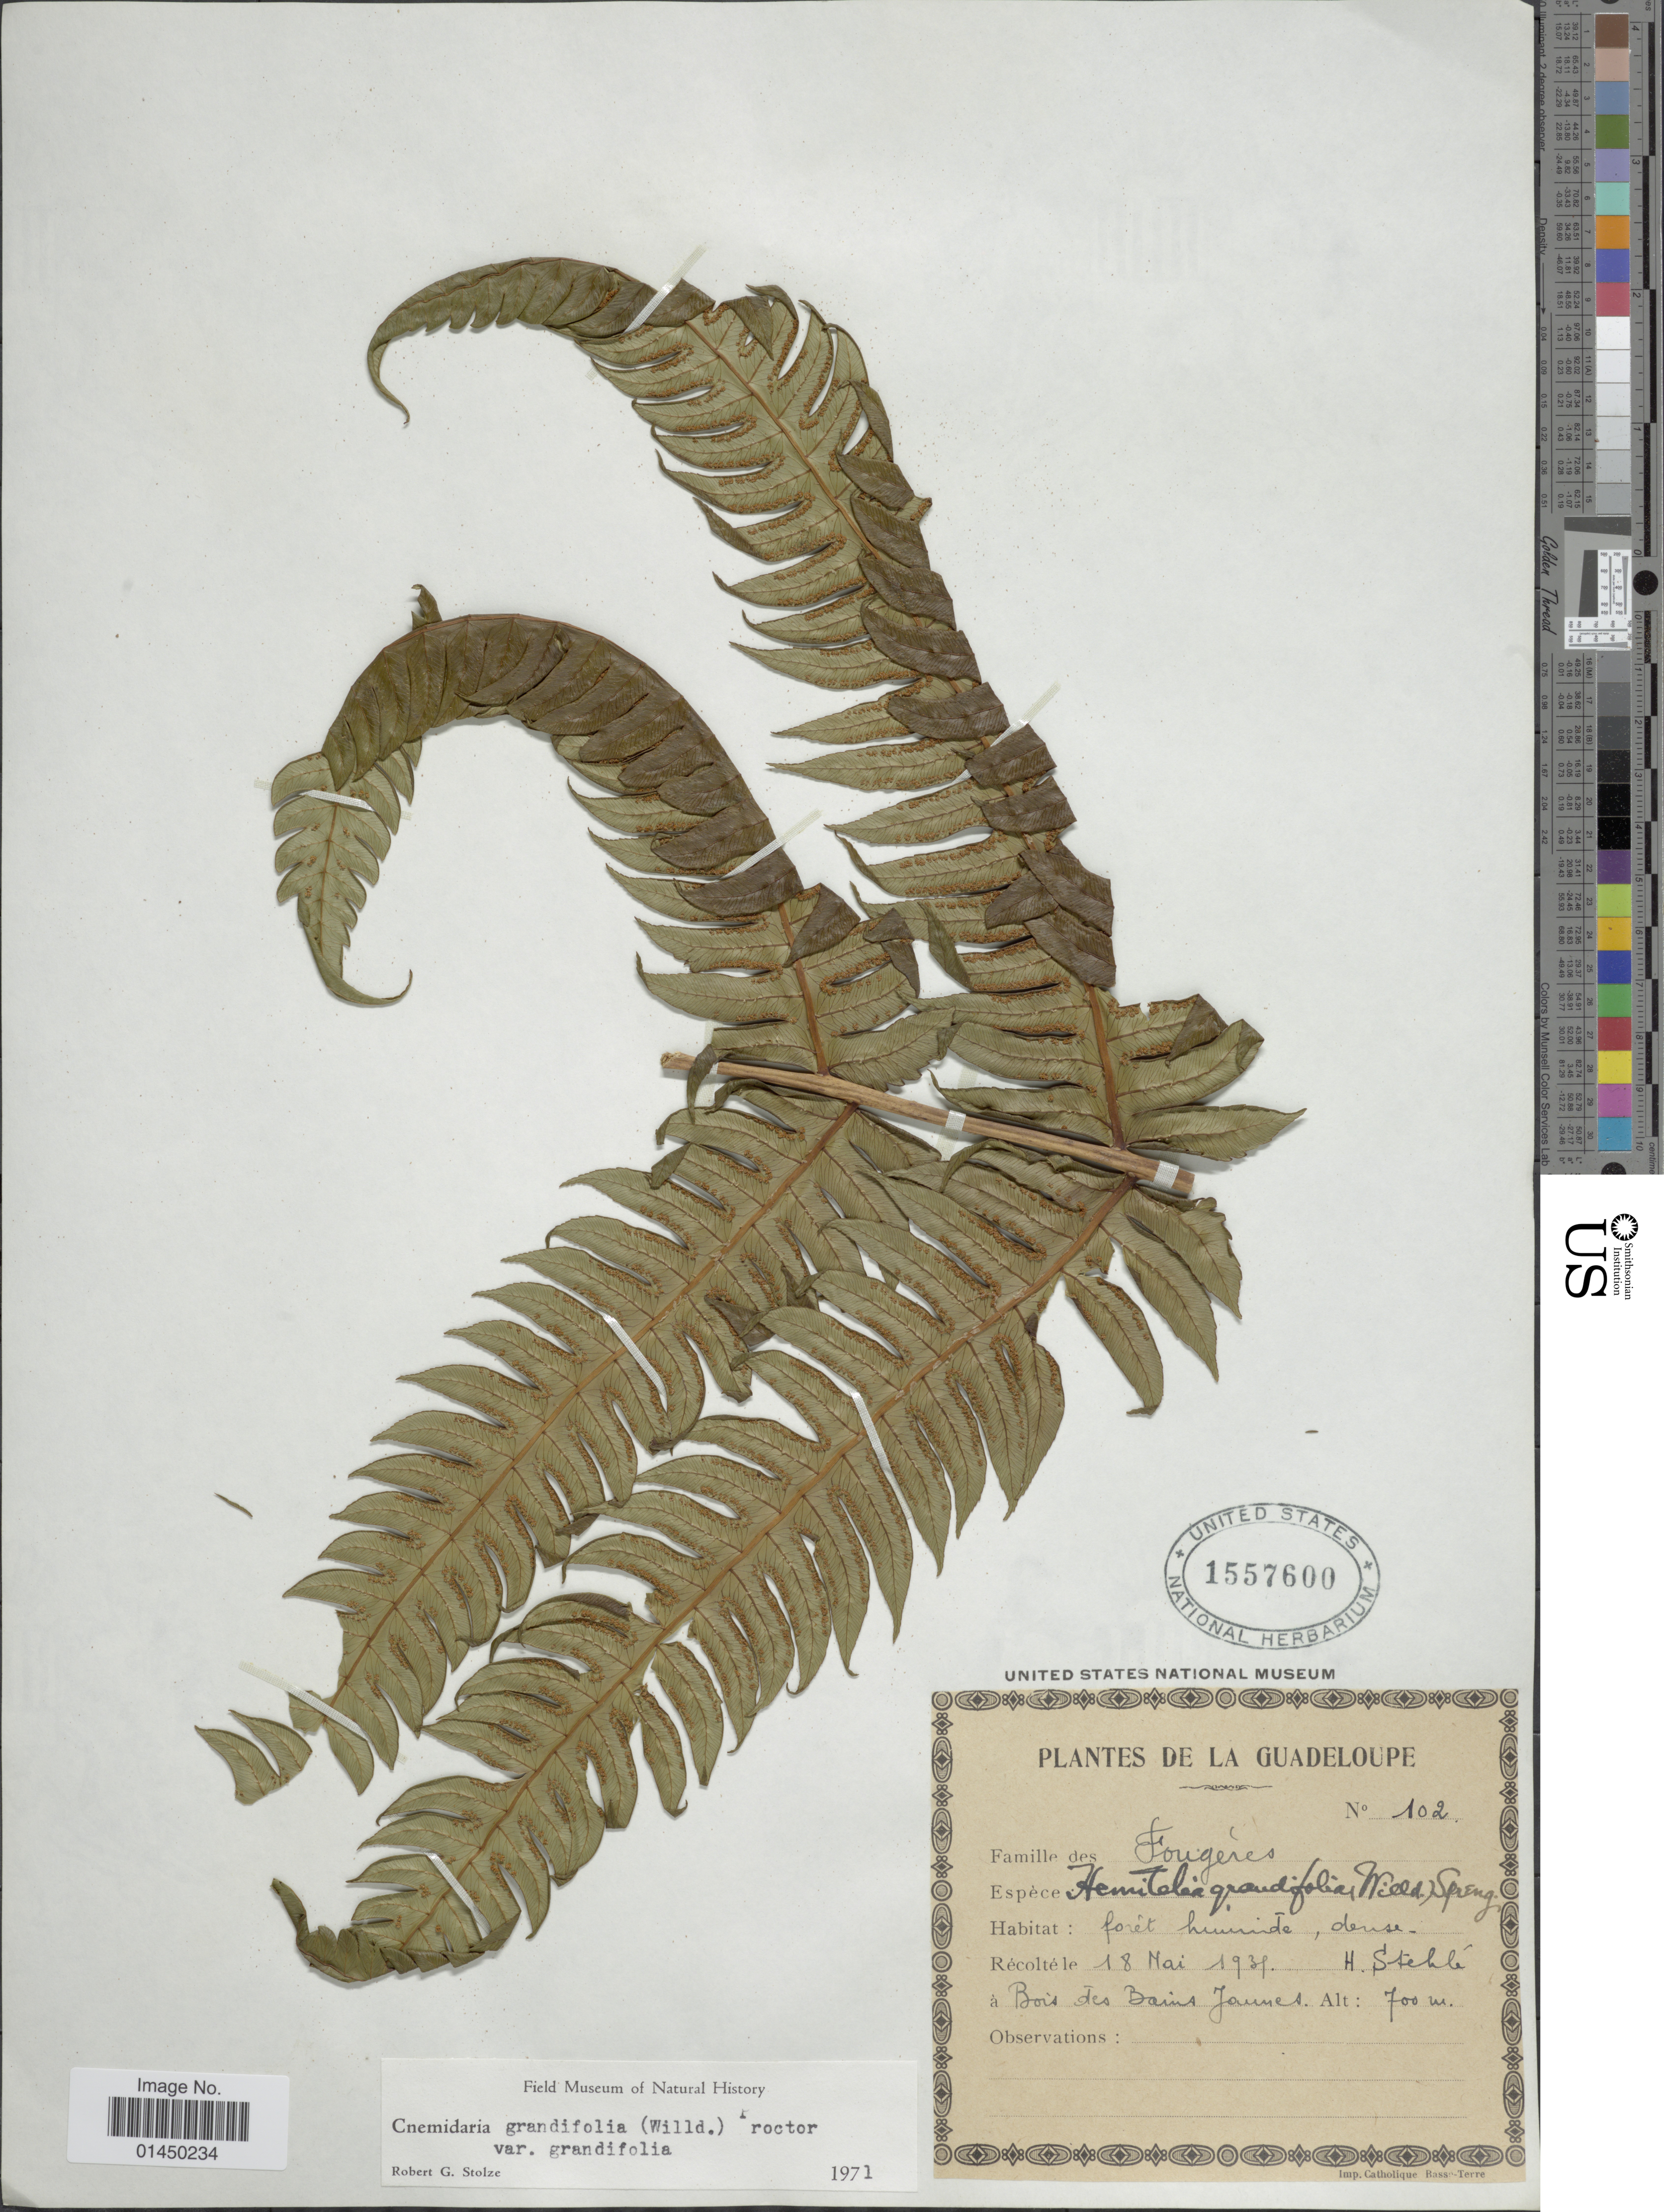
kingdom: Plantae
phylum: Tracheophyta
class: Polypodiopsida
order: Cyatheales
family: Cyatheaceae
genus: Cyathea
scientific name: Cyathea grandifolia var. grandifolia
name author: Willd.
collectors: H. Stehlé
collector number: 102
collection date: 1931-05-18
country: Guadeloupe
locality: De La Guadeloupe, Bois des Bains James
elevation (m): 700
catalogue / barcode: US 1557600